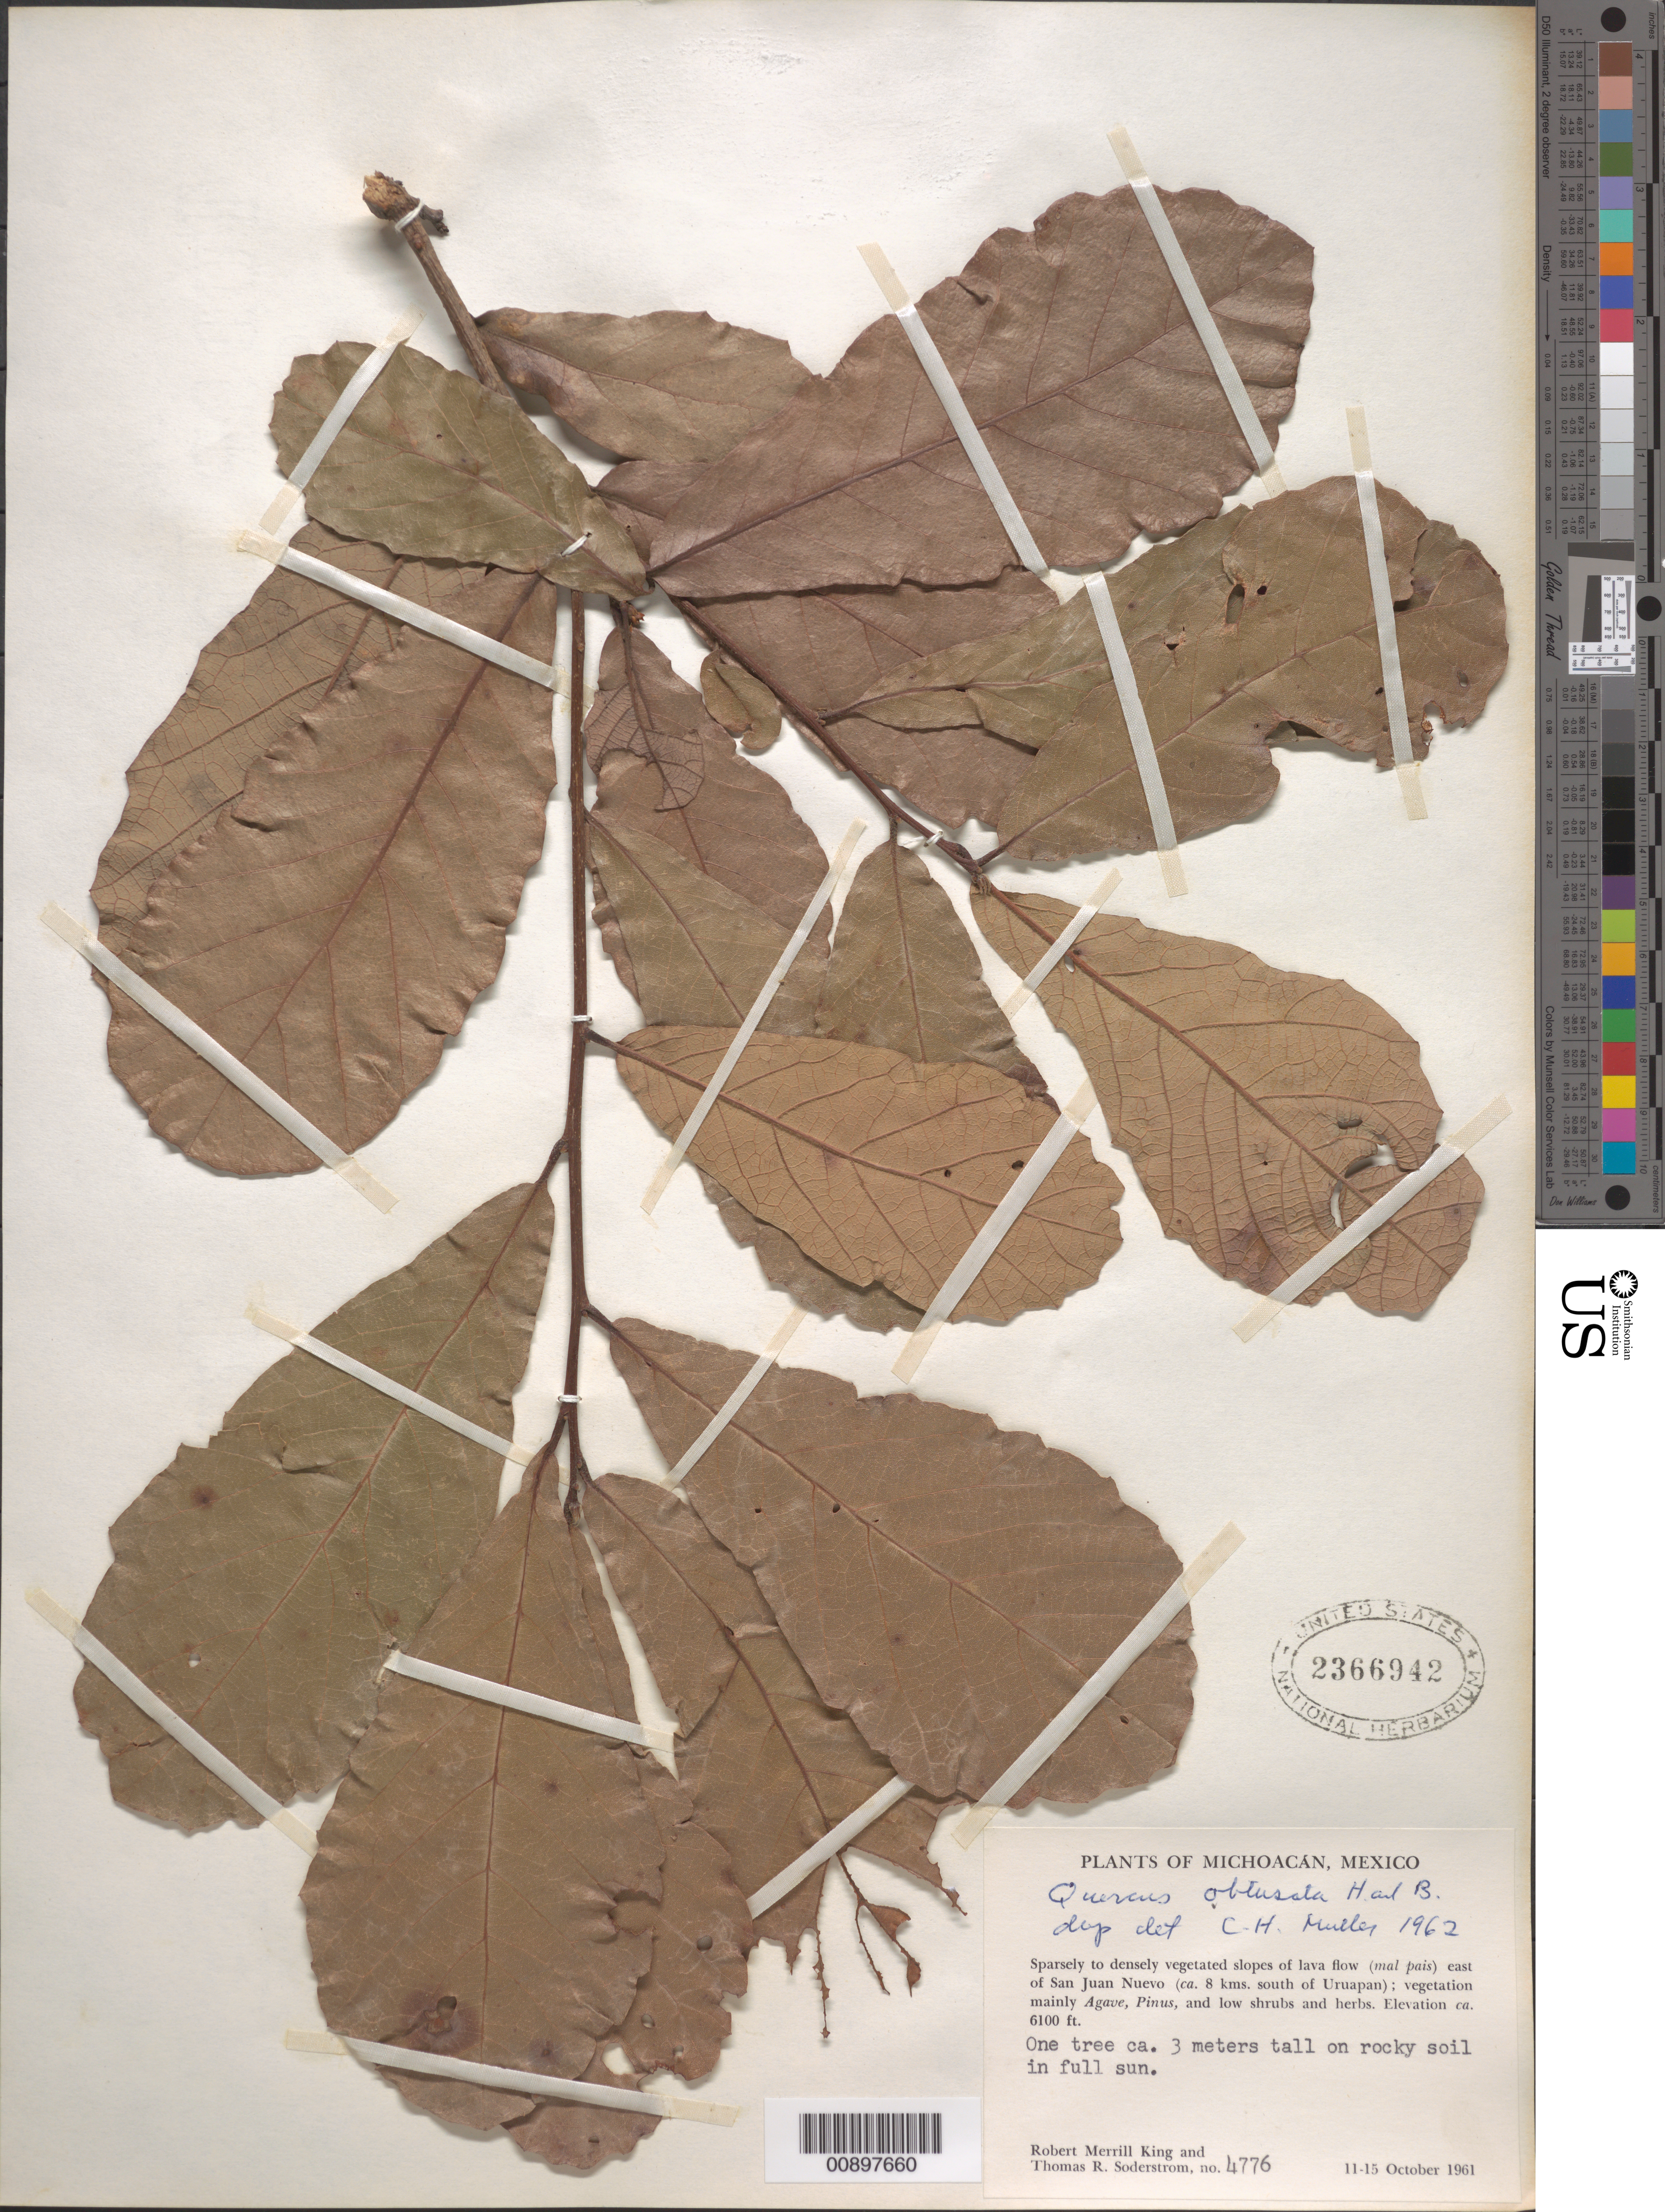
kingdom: Plantae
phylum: Tracheophyta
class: Magnoliopsida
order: Fagales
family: Fagaceae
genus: Quercus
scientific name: Quercus obtusata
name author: Humb. & Bonpl.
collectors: R. M. King & T. R. Soderstrom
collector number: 4776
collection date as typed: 11 Oct 1961 to 15 Oct 1961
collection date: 1961-10-11/1961-10-15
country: Mexico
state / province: Michoacán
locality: Sparsely to densely vegetated slopes of lava flow (mal pais) east of San Juan Nuevo (ca. 8 kms. South of Uruapan).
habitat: On rocky soil in full sun. Vegetation mainly Agave, Pinus and low shrubs and herbs.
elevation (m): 1859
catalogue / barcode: US 2366942